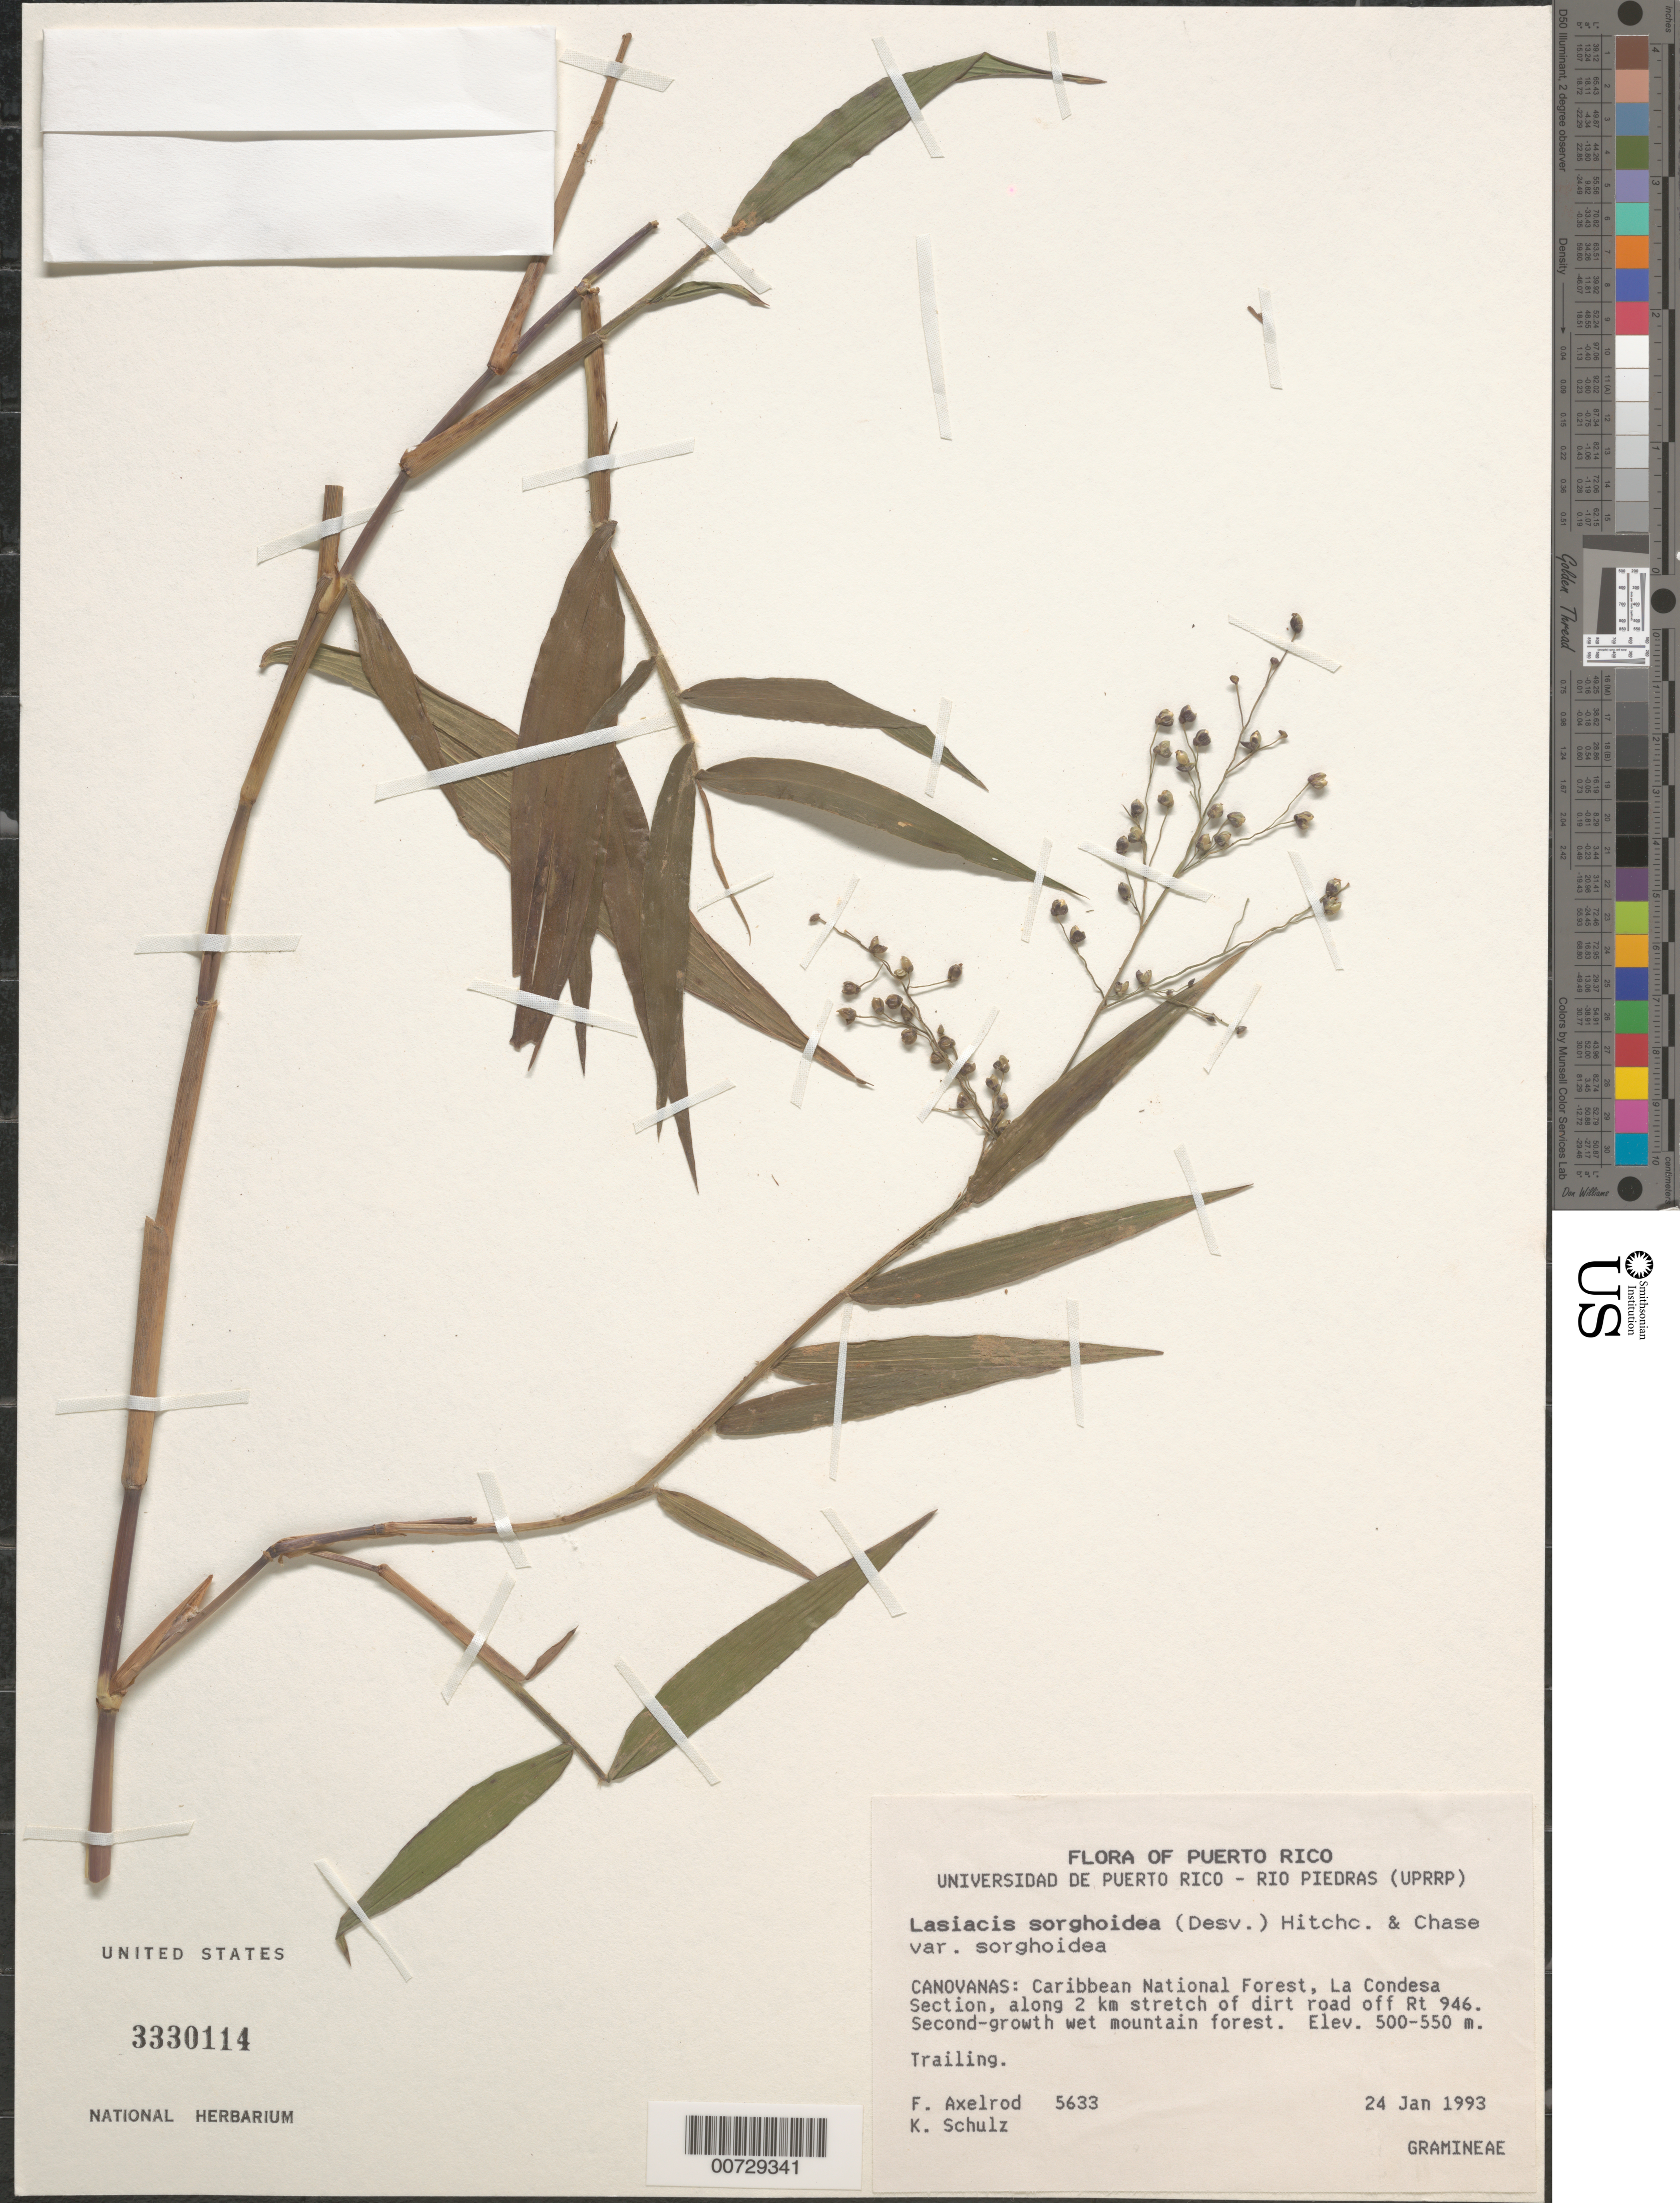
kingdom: Plantae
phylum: Tracheophyta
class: Liliopsida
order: Poales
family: Poaceae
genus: Lasiacis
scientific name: Lasiacis sorghoidea var. sorghoidea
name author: (Desv. ex Ham.) Hitchc. & Chase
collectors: F. S. Axelrod & K. Schulz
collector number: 5633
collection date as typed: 24 Jan 1993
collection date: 1993-01-24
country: Puerto Rico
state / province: Canóvanas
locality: Canovanas: Carib. Natl. Forest, La Condesa Section, along 2 km stretch of dirt road off Rte 946.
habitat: Second-growth wet mountain forest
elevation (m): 500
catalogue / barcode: US 3330114